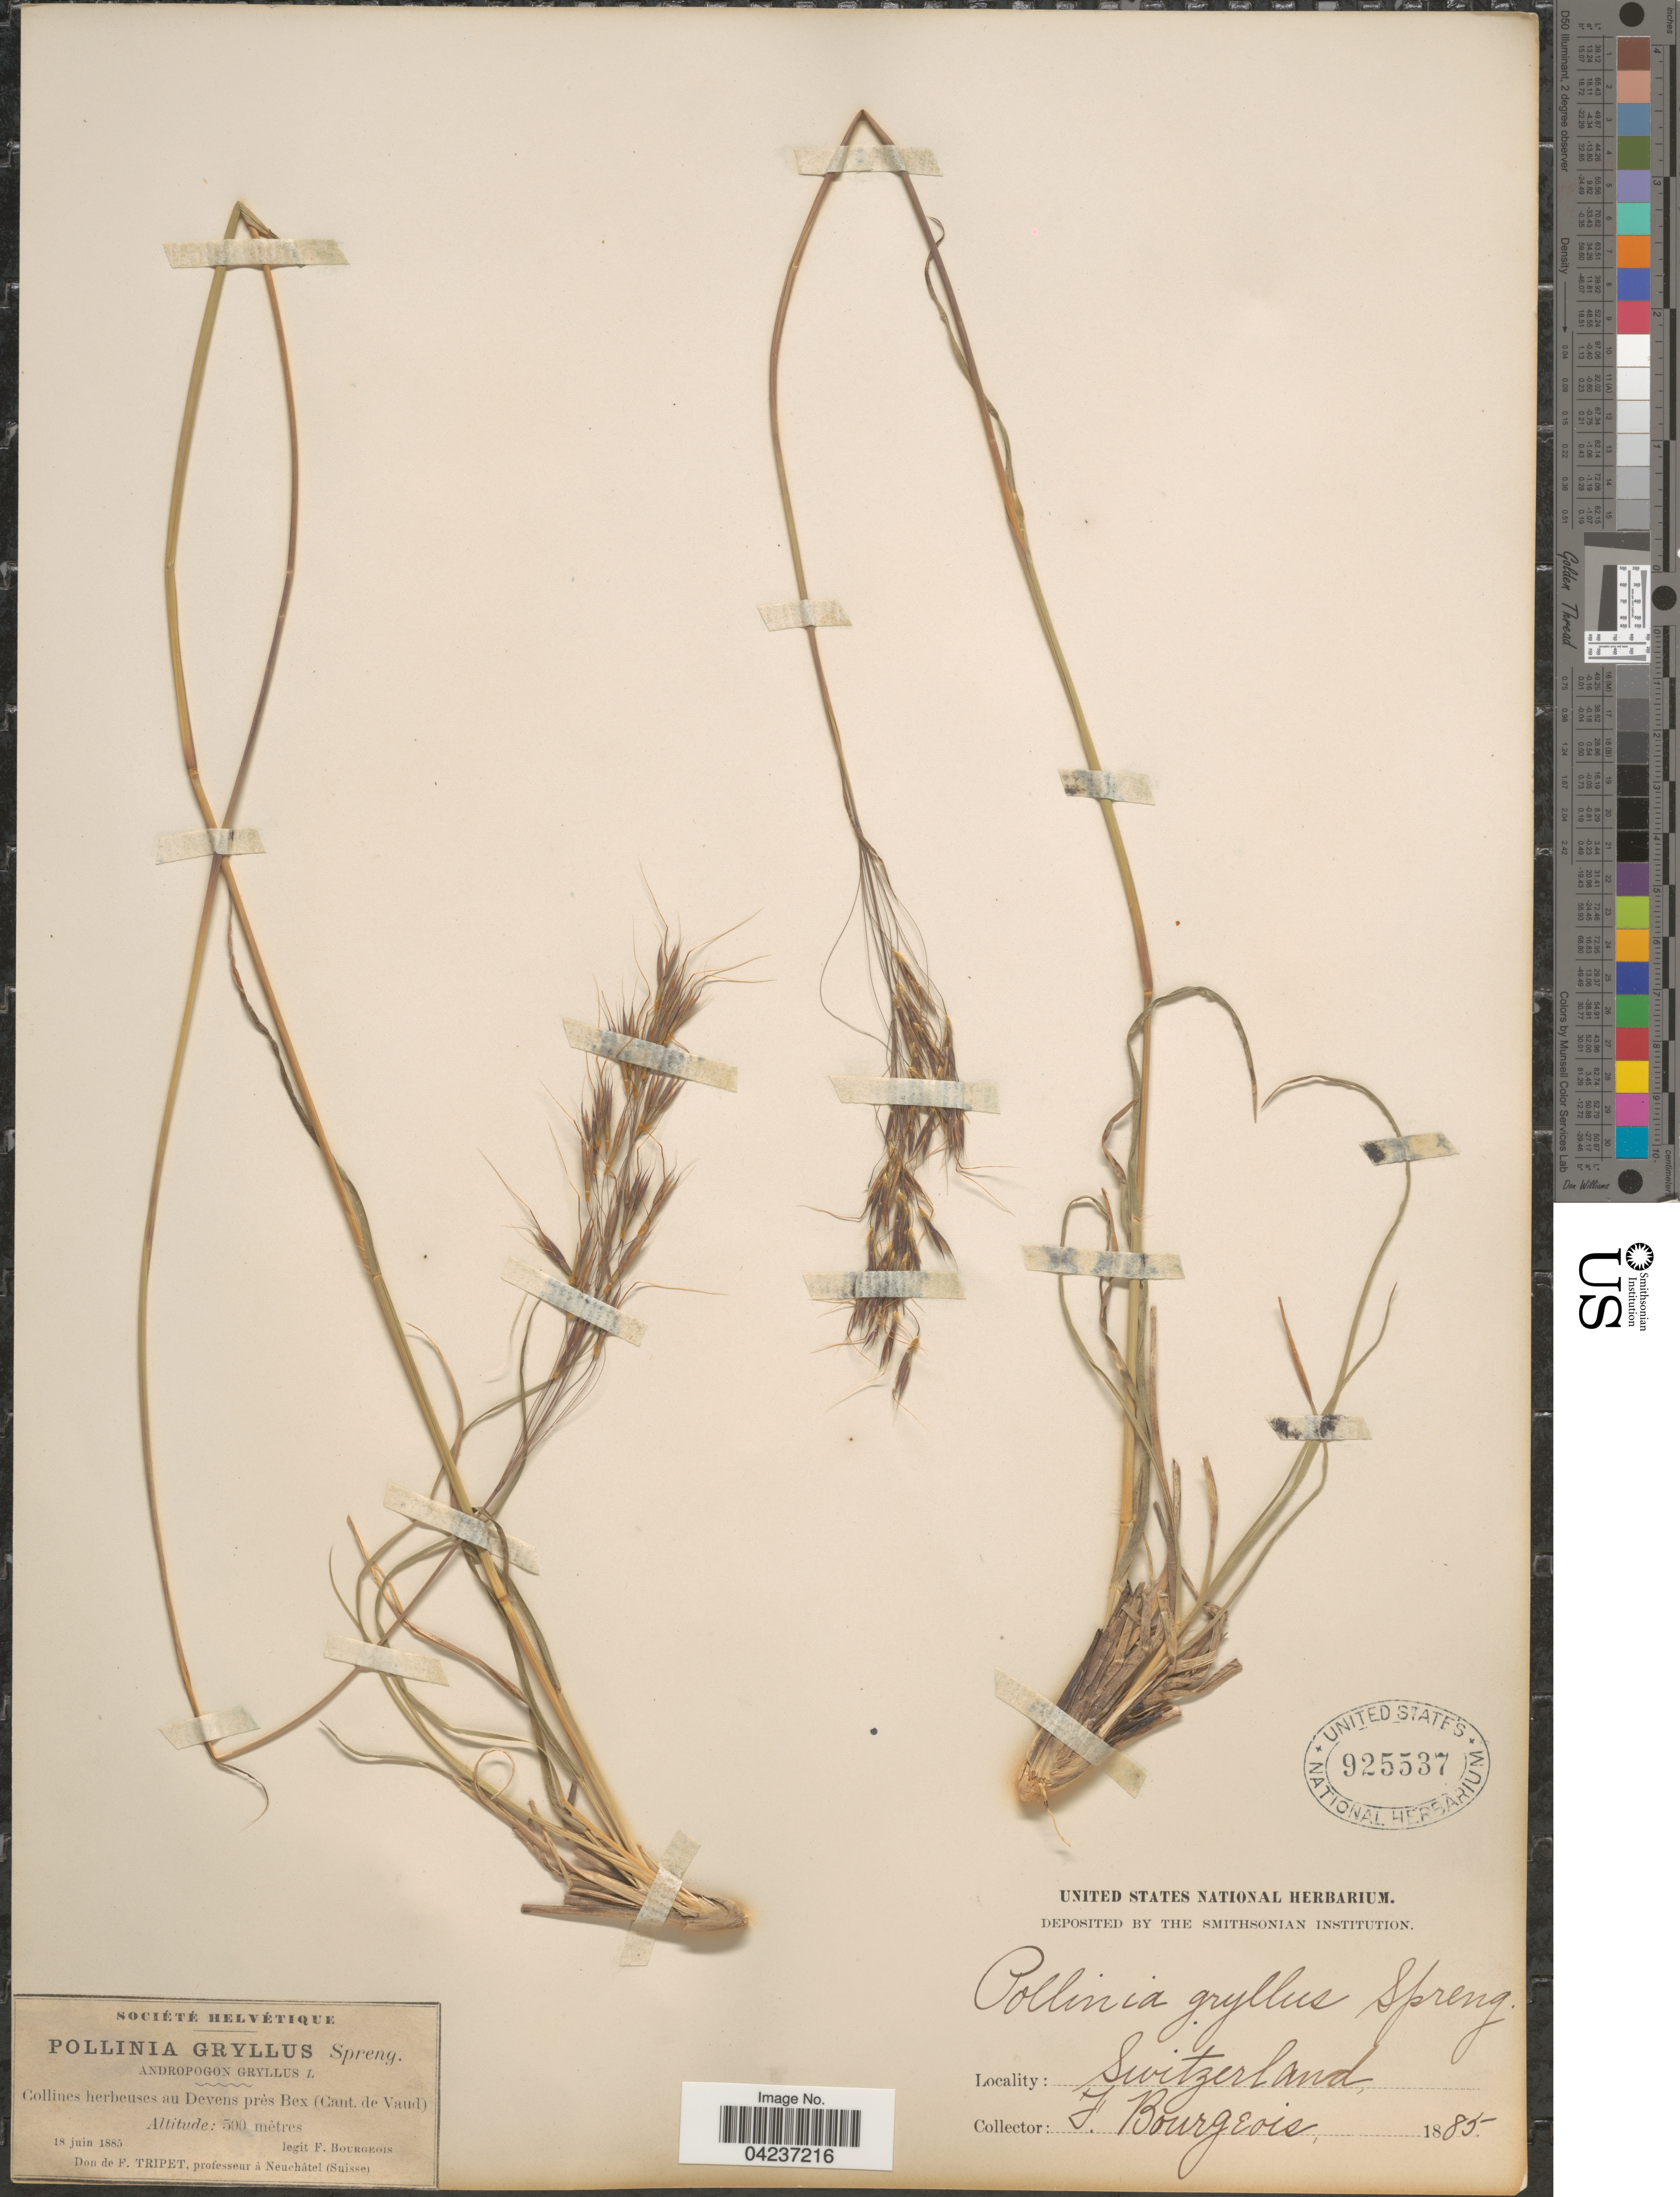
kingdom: Plantae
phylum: Tracheophyta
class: Liliopsida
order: Poales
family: Poaceae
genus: Chrysopogon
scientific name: Chrysopogon gryllus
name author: (L.) Trin.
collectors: F. Bourgeois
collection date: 1885-06-18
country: Switzerland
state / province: Vaud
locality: Société Helvétique [unsure placement] Collines herbeuses au Devens près Bex (Cant. de Vaud).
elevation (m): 500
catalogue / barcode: US 925537